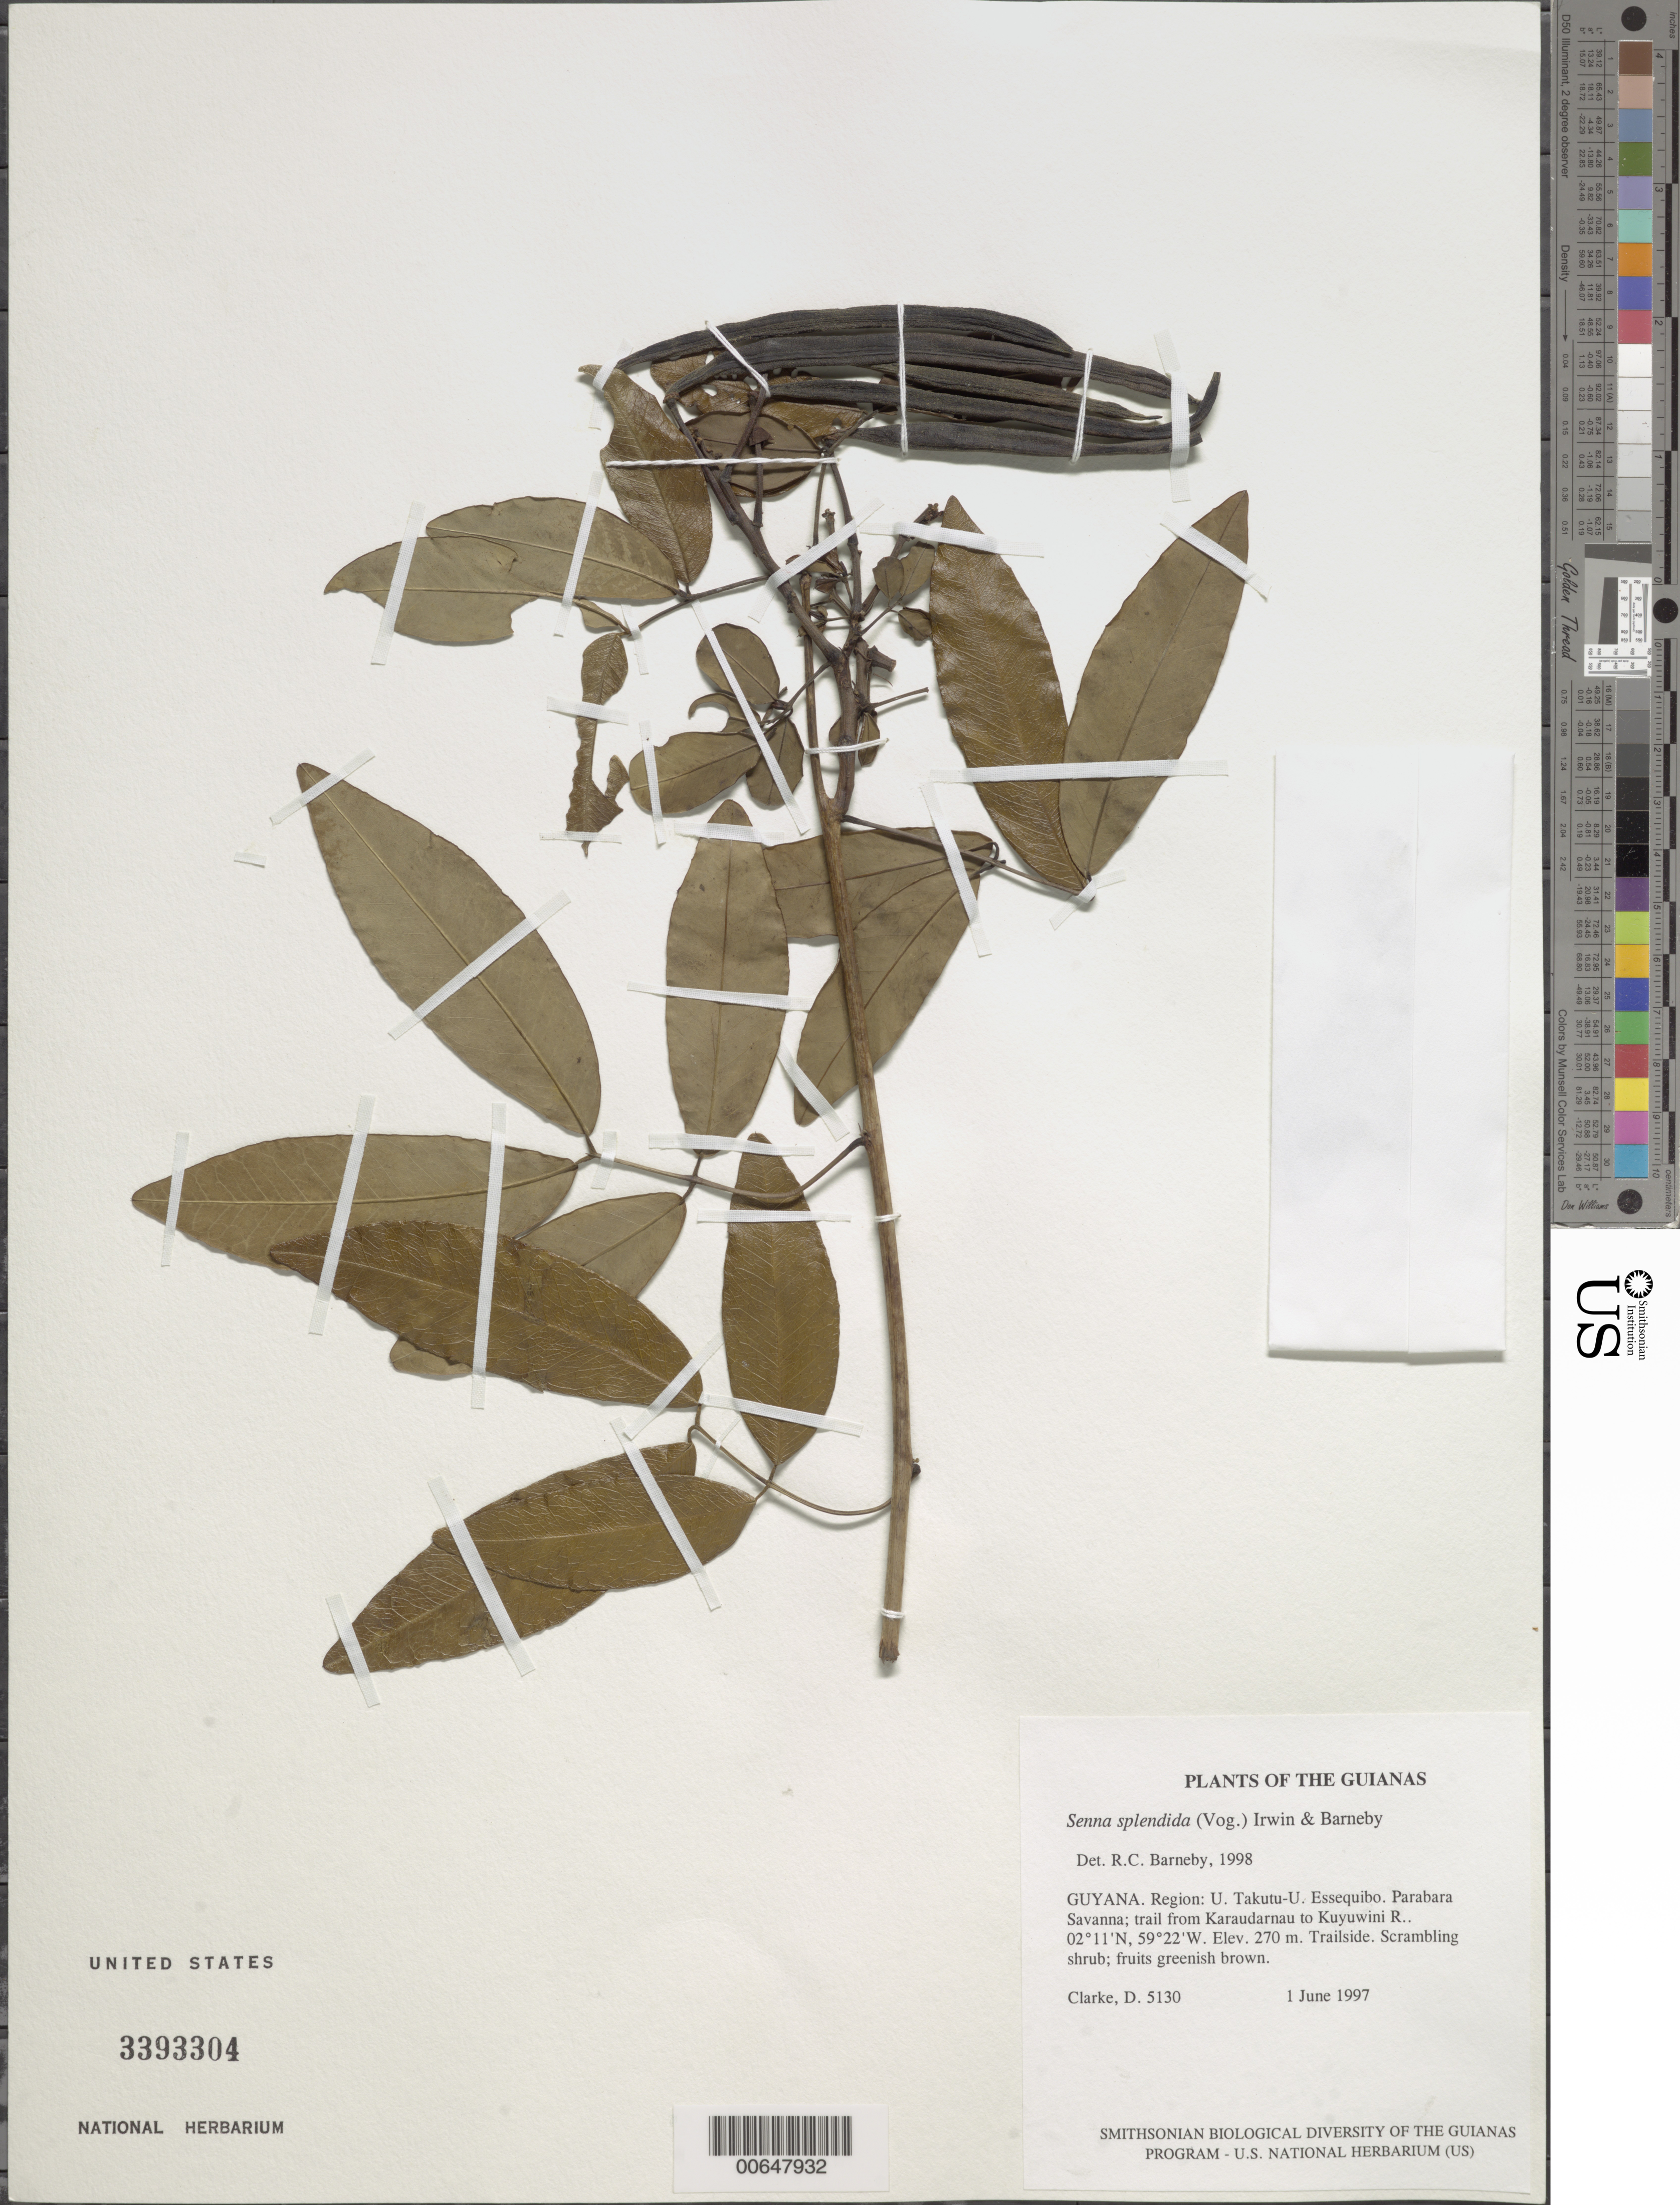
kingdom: Plantae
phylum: Tracheophyta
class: Magnoliopsida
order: Fabales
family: Fabaceae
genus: Senna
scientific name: Senna splendida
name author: (Vogel) H.S. Irwin & Barneby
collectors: H. D. Clarke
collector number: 5130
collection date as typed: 1 June 1997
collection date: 1997-06-01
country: Guyana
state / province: U. Takutu-U. Essequibo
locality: Parabara Savanna; trail from Karaudarnau to Kuyuwini R.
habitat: Trailside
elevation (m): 270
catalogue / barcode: US 3393304